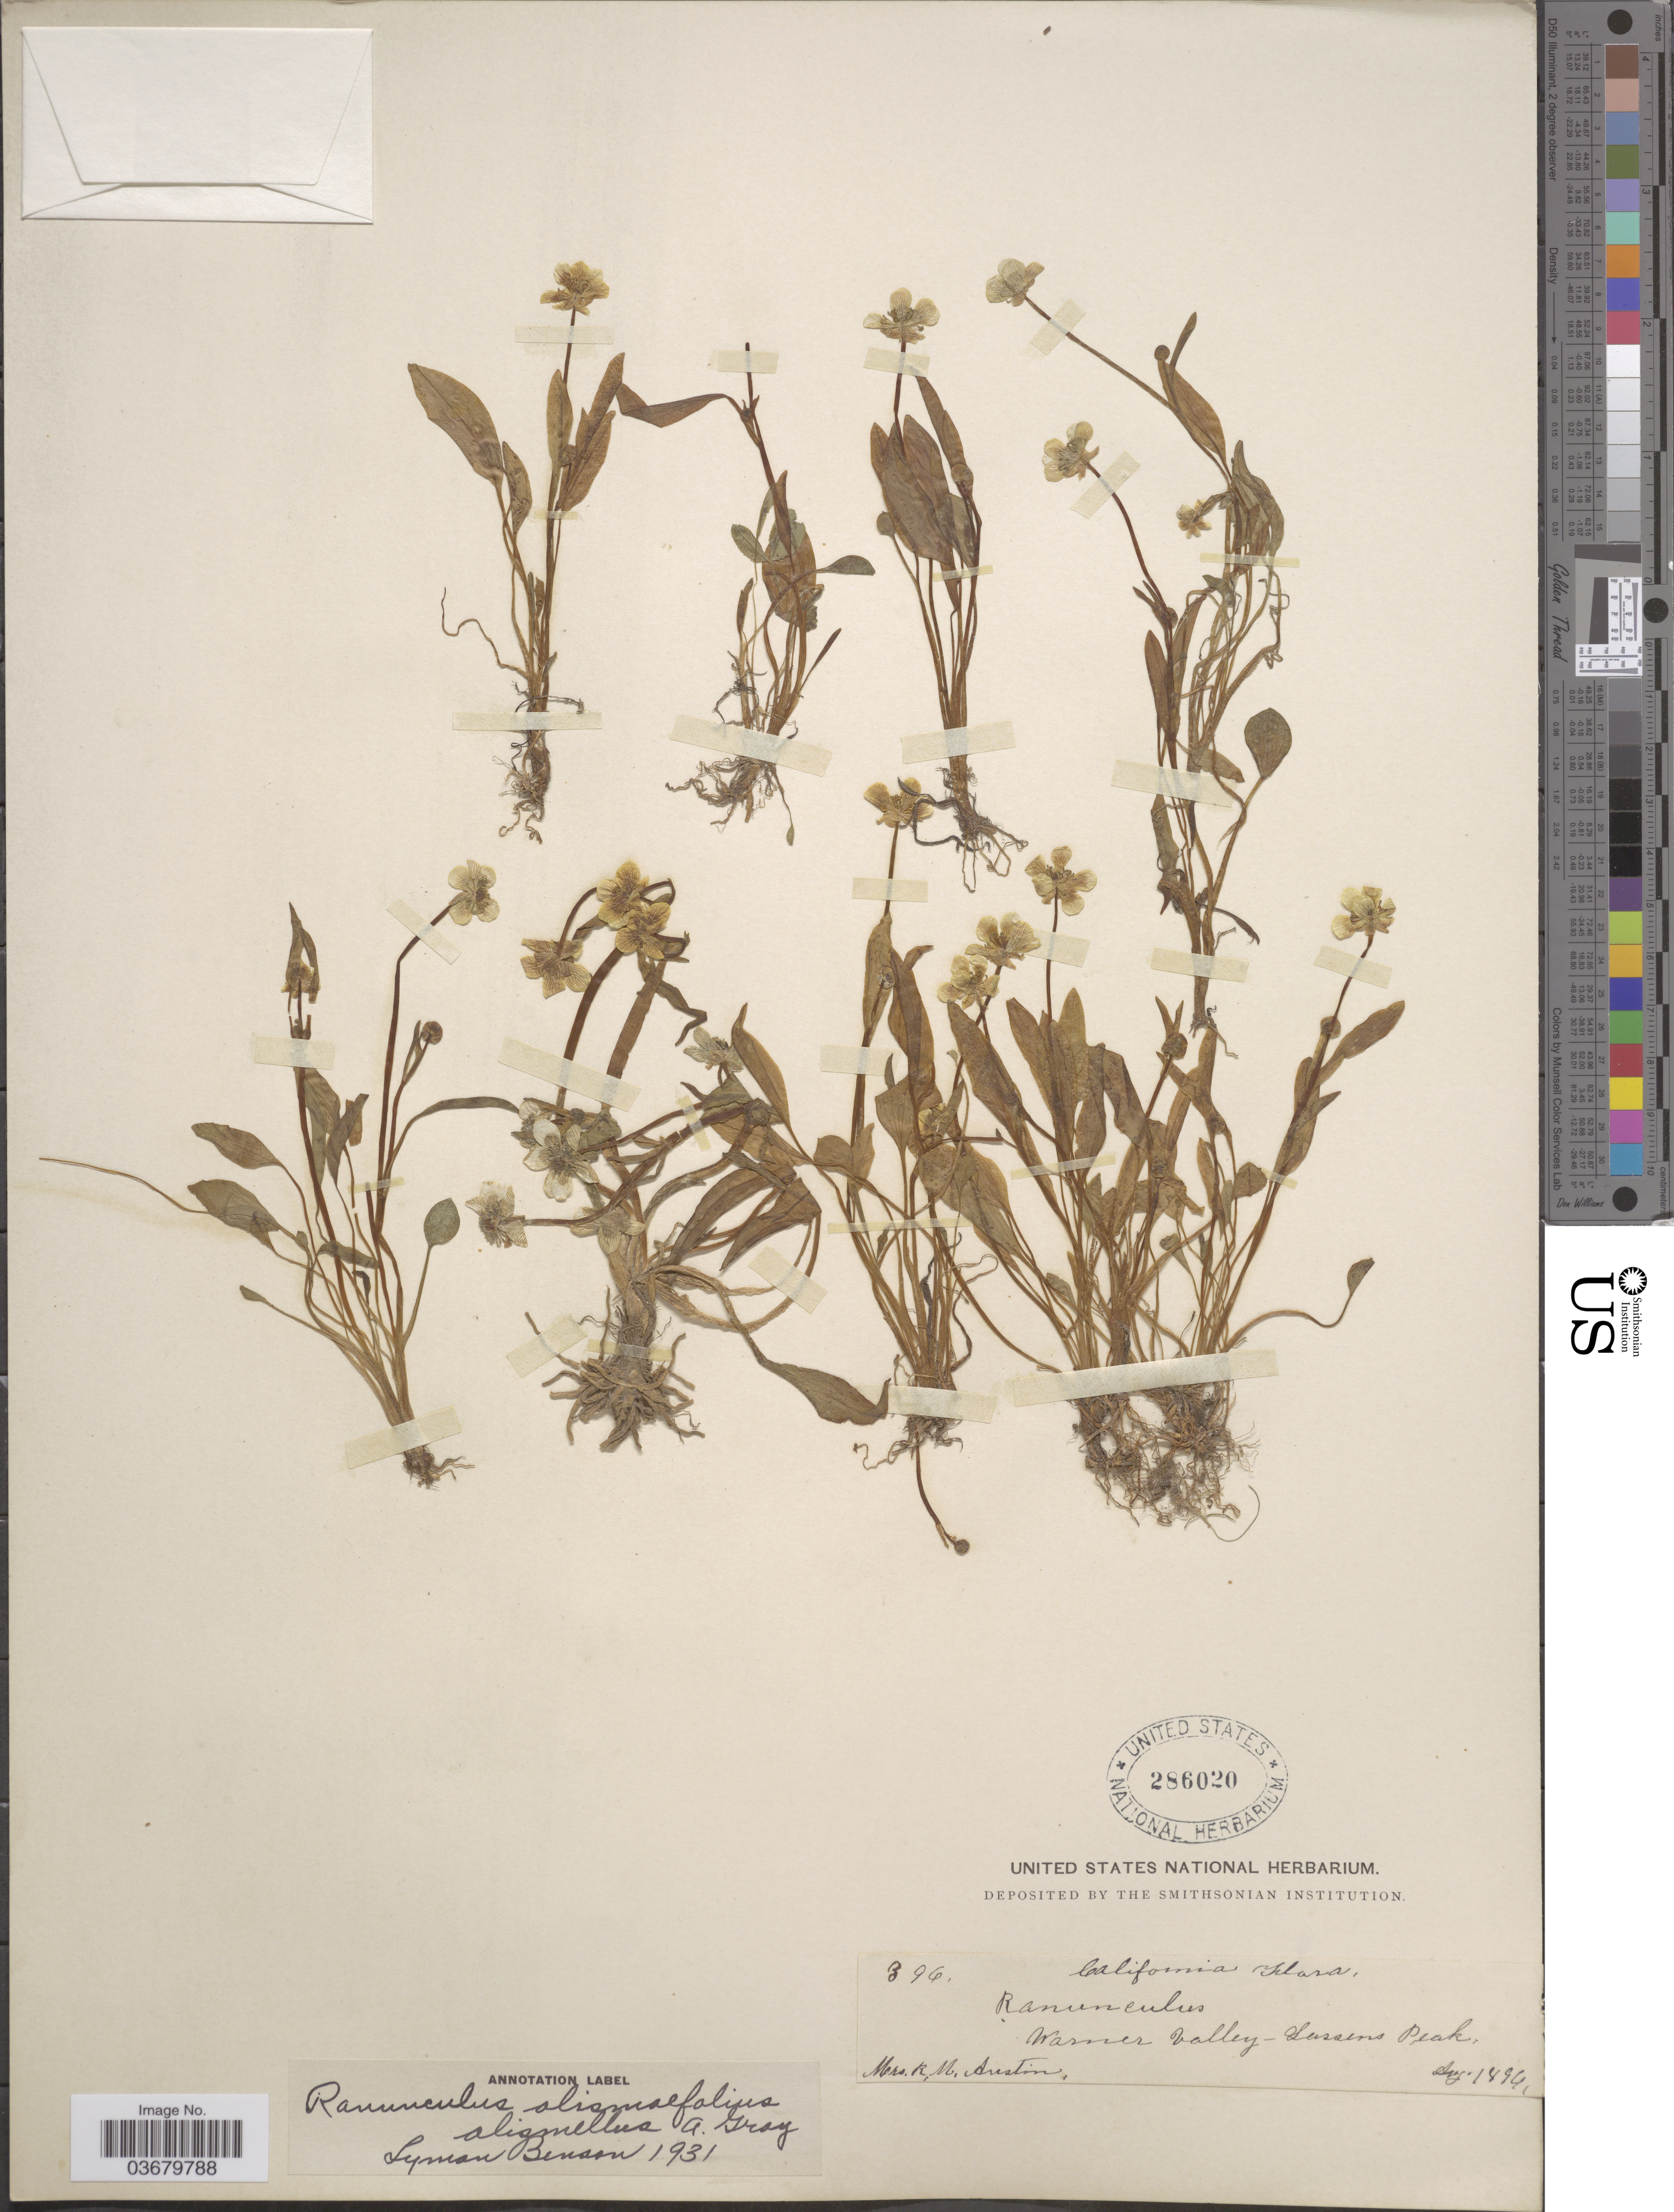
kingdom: Plantae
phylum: Tracheophyta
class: Magnoliopsida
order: Ranunculales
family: Ranunculaceae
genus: Ranunculus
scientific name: Ranunculus alismifolius var. alismellus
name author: A. Gray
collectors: R. Austin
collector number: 396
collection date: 1894-08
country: United States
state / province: California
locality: Warner Valley - Lassens Peak.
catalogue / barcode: US 286020